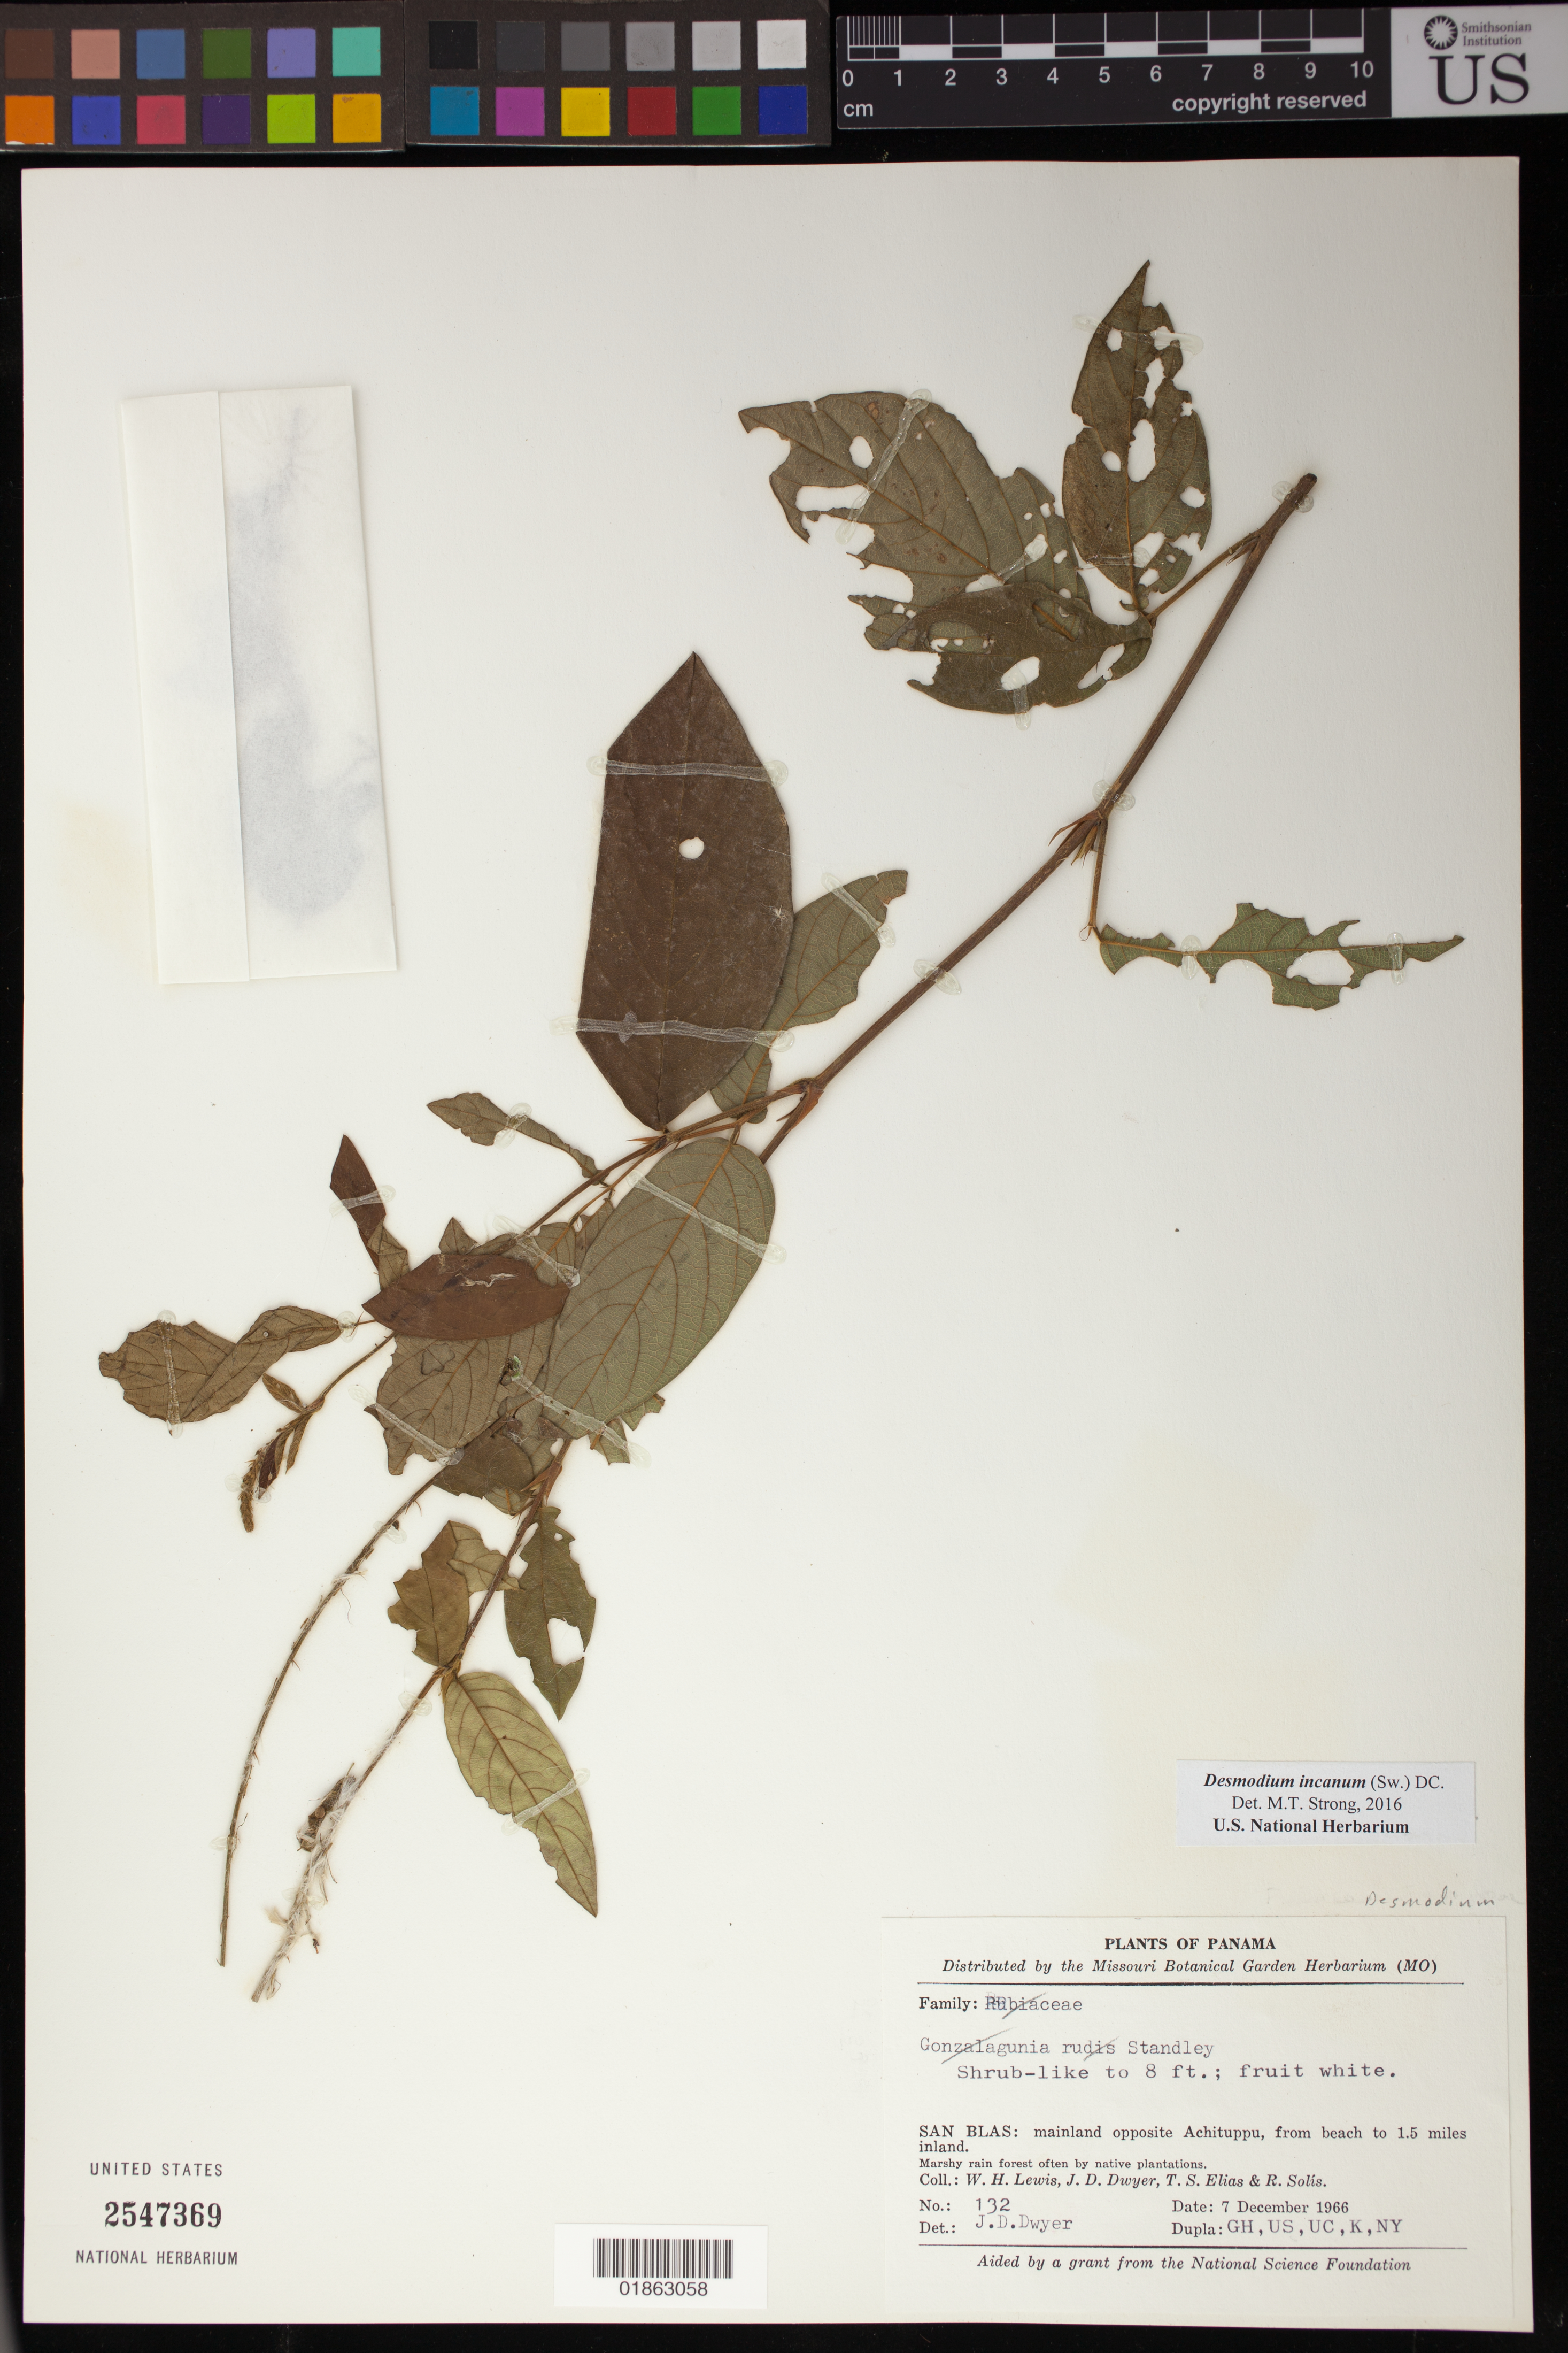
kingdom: Plantae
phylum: Tracheophyta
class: Magnoliopsida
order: Fabales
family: Fabaceae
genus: Desmodium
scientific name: Desmodium incanum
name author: (Sw.) DC.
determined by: Strong, Mark T., (BOT), Smithsonian Institution - National Museum of Natural History (UNITED STATES)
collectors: W. H. Lewis, J. D. Dwyer, T. S. Elias & F. Solis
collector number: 132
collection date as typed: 07 Dec 1966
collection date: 1966-12-07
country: Panama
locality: San Blas: mainland opposite Achituppu, from beach to 1.5 miles inland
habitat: Marshy rain forest often by native plantations.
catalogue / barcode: US 2547369